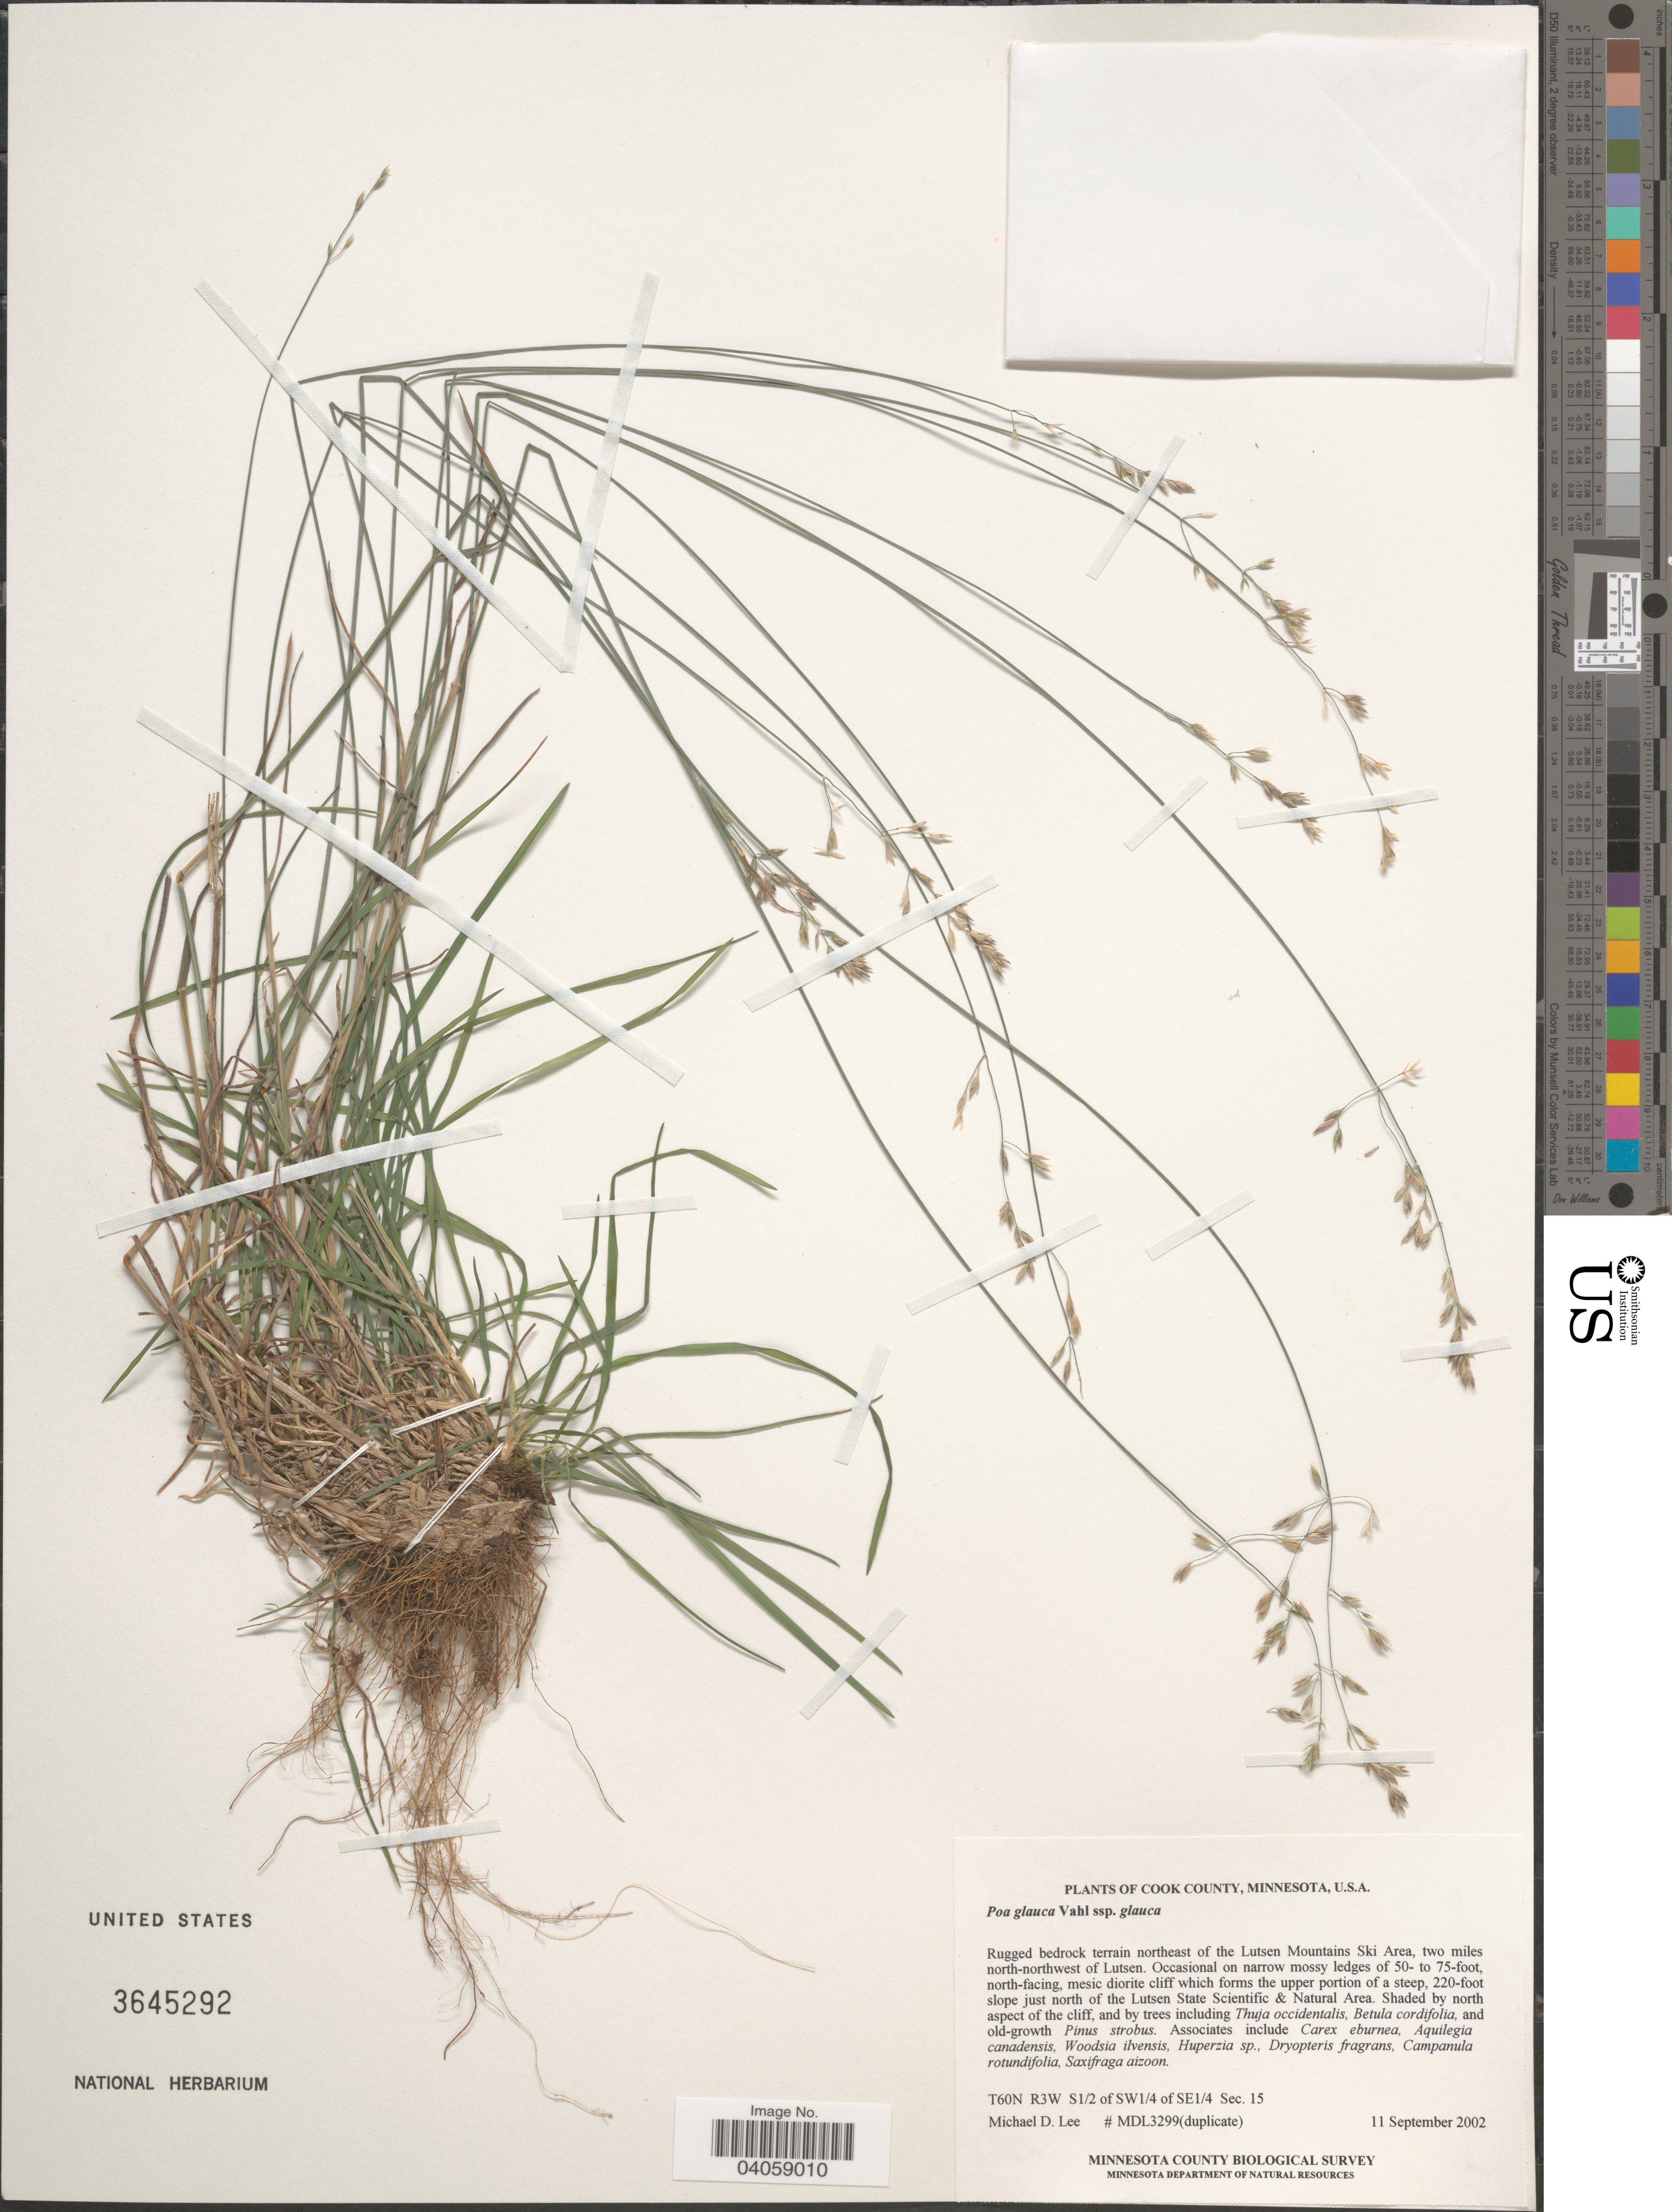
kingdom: Plantae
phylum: Tracheophyta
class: Liliopsida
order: Poales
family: Poaceae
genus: Poa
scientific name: Poa glauca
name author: Vahl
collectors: M. Lee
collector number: MDL3299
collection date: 2002-09-11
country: United States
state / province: Minnesota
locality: Cook County. Rugged bedrock terrain northeast of the Lutsen Mountains Ski Area, two miles north-northwest of Lutsen. On narrow mossy ledges of 50- to 75-foot, north-facing, mesic diorite cliff which forms the upper portion of a steep, 220-foot slope just north of the Lutsen State Scientific & Natural Area. T60N R3W S½ of SW¼ of SE¼ Sec. 15.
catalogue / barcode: US 3645292